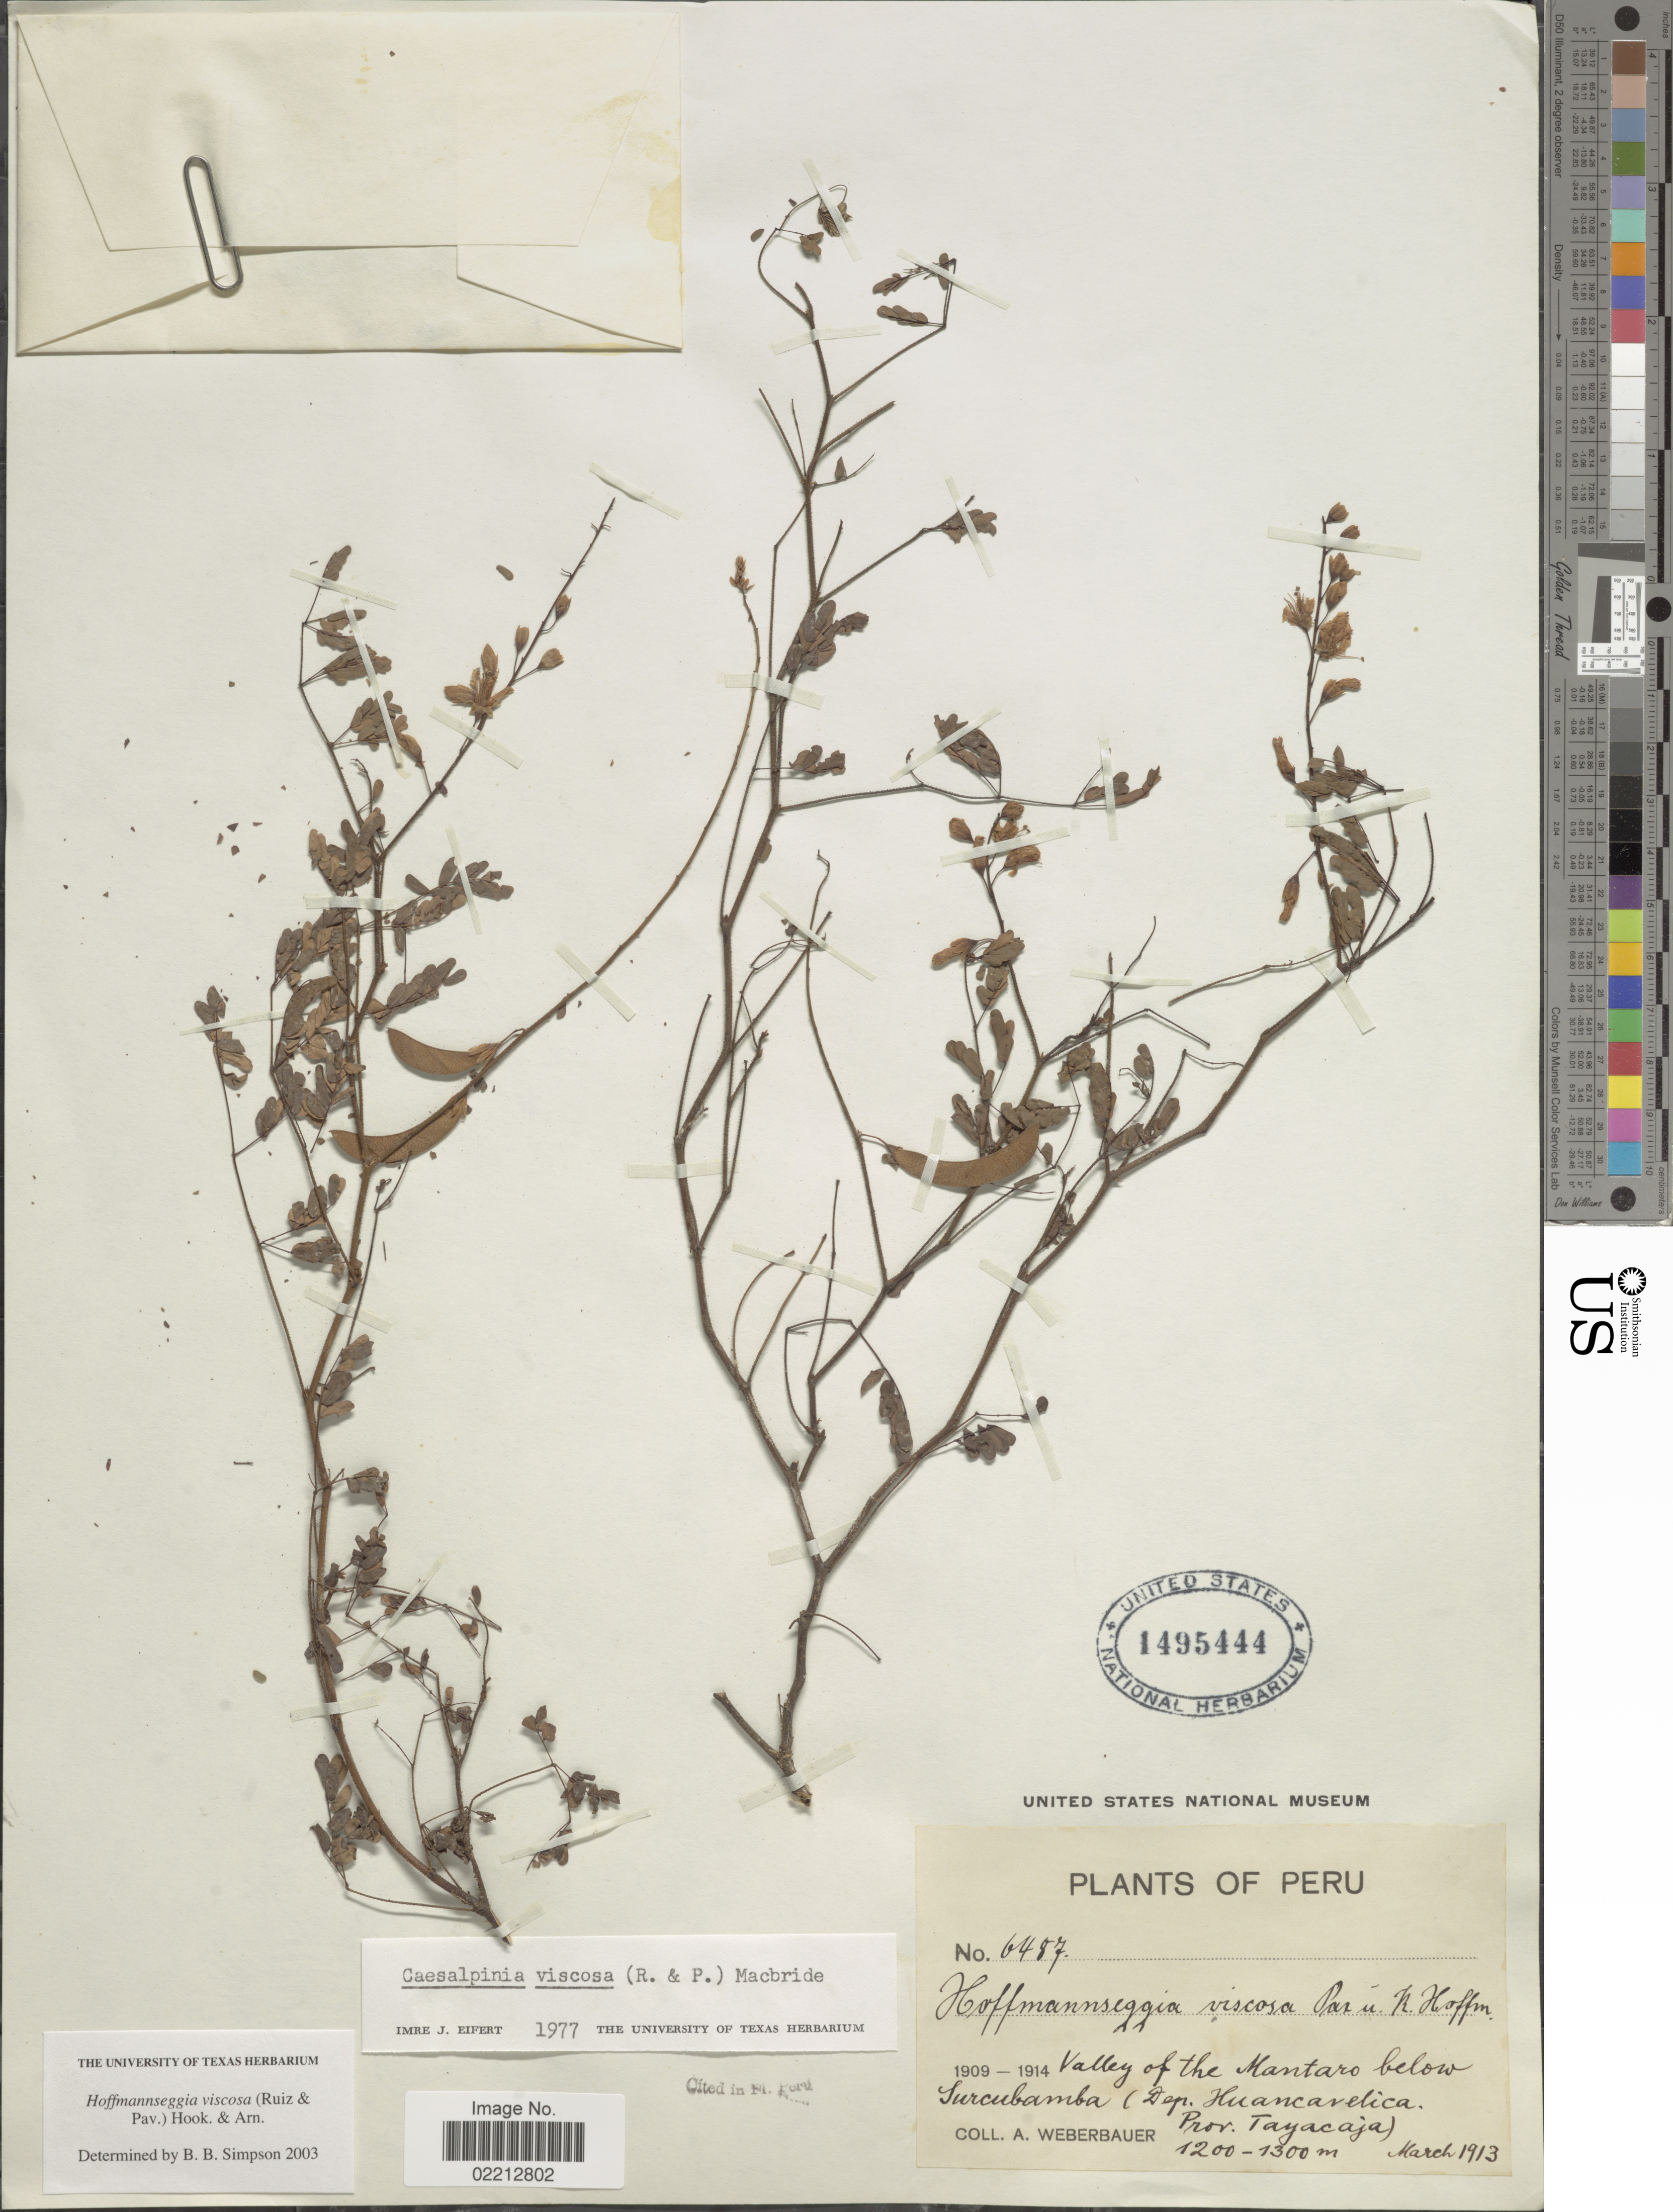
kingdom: Plantae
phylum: Tracheophyta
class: Magnoliopsida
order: Fabales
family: Fabaceae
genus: Hoffmannseggia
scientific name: Hoffmannseggia viscosa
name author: Hook. & Arn.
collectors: A. Weberbauer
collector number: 6487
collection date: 1913-03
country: Peru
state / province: Huancavelica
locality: Valley of the Mantaro below Surcubamba (prov. Tayacaja)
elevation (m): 1200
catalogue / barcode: US 1495444